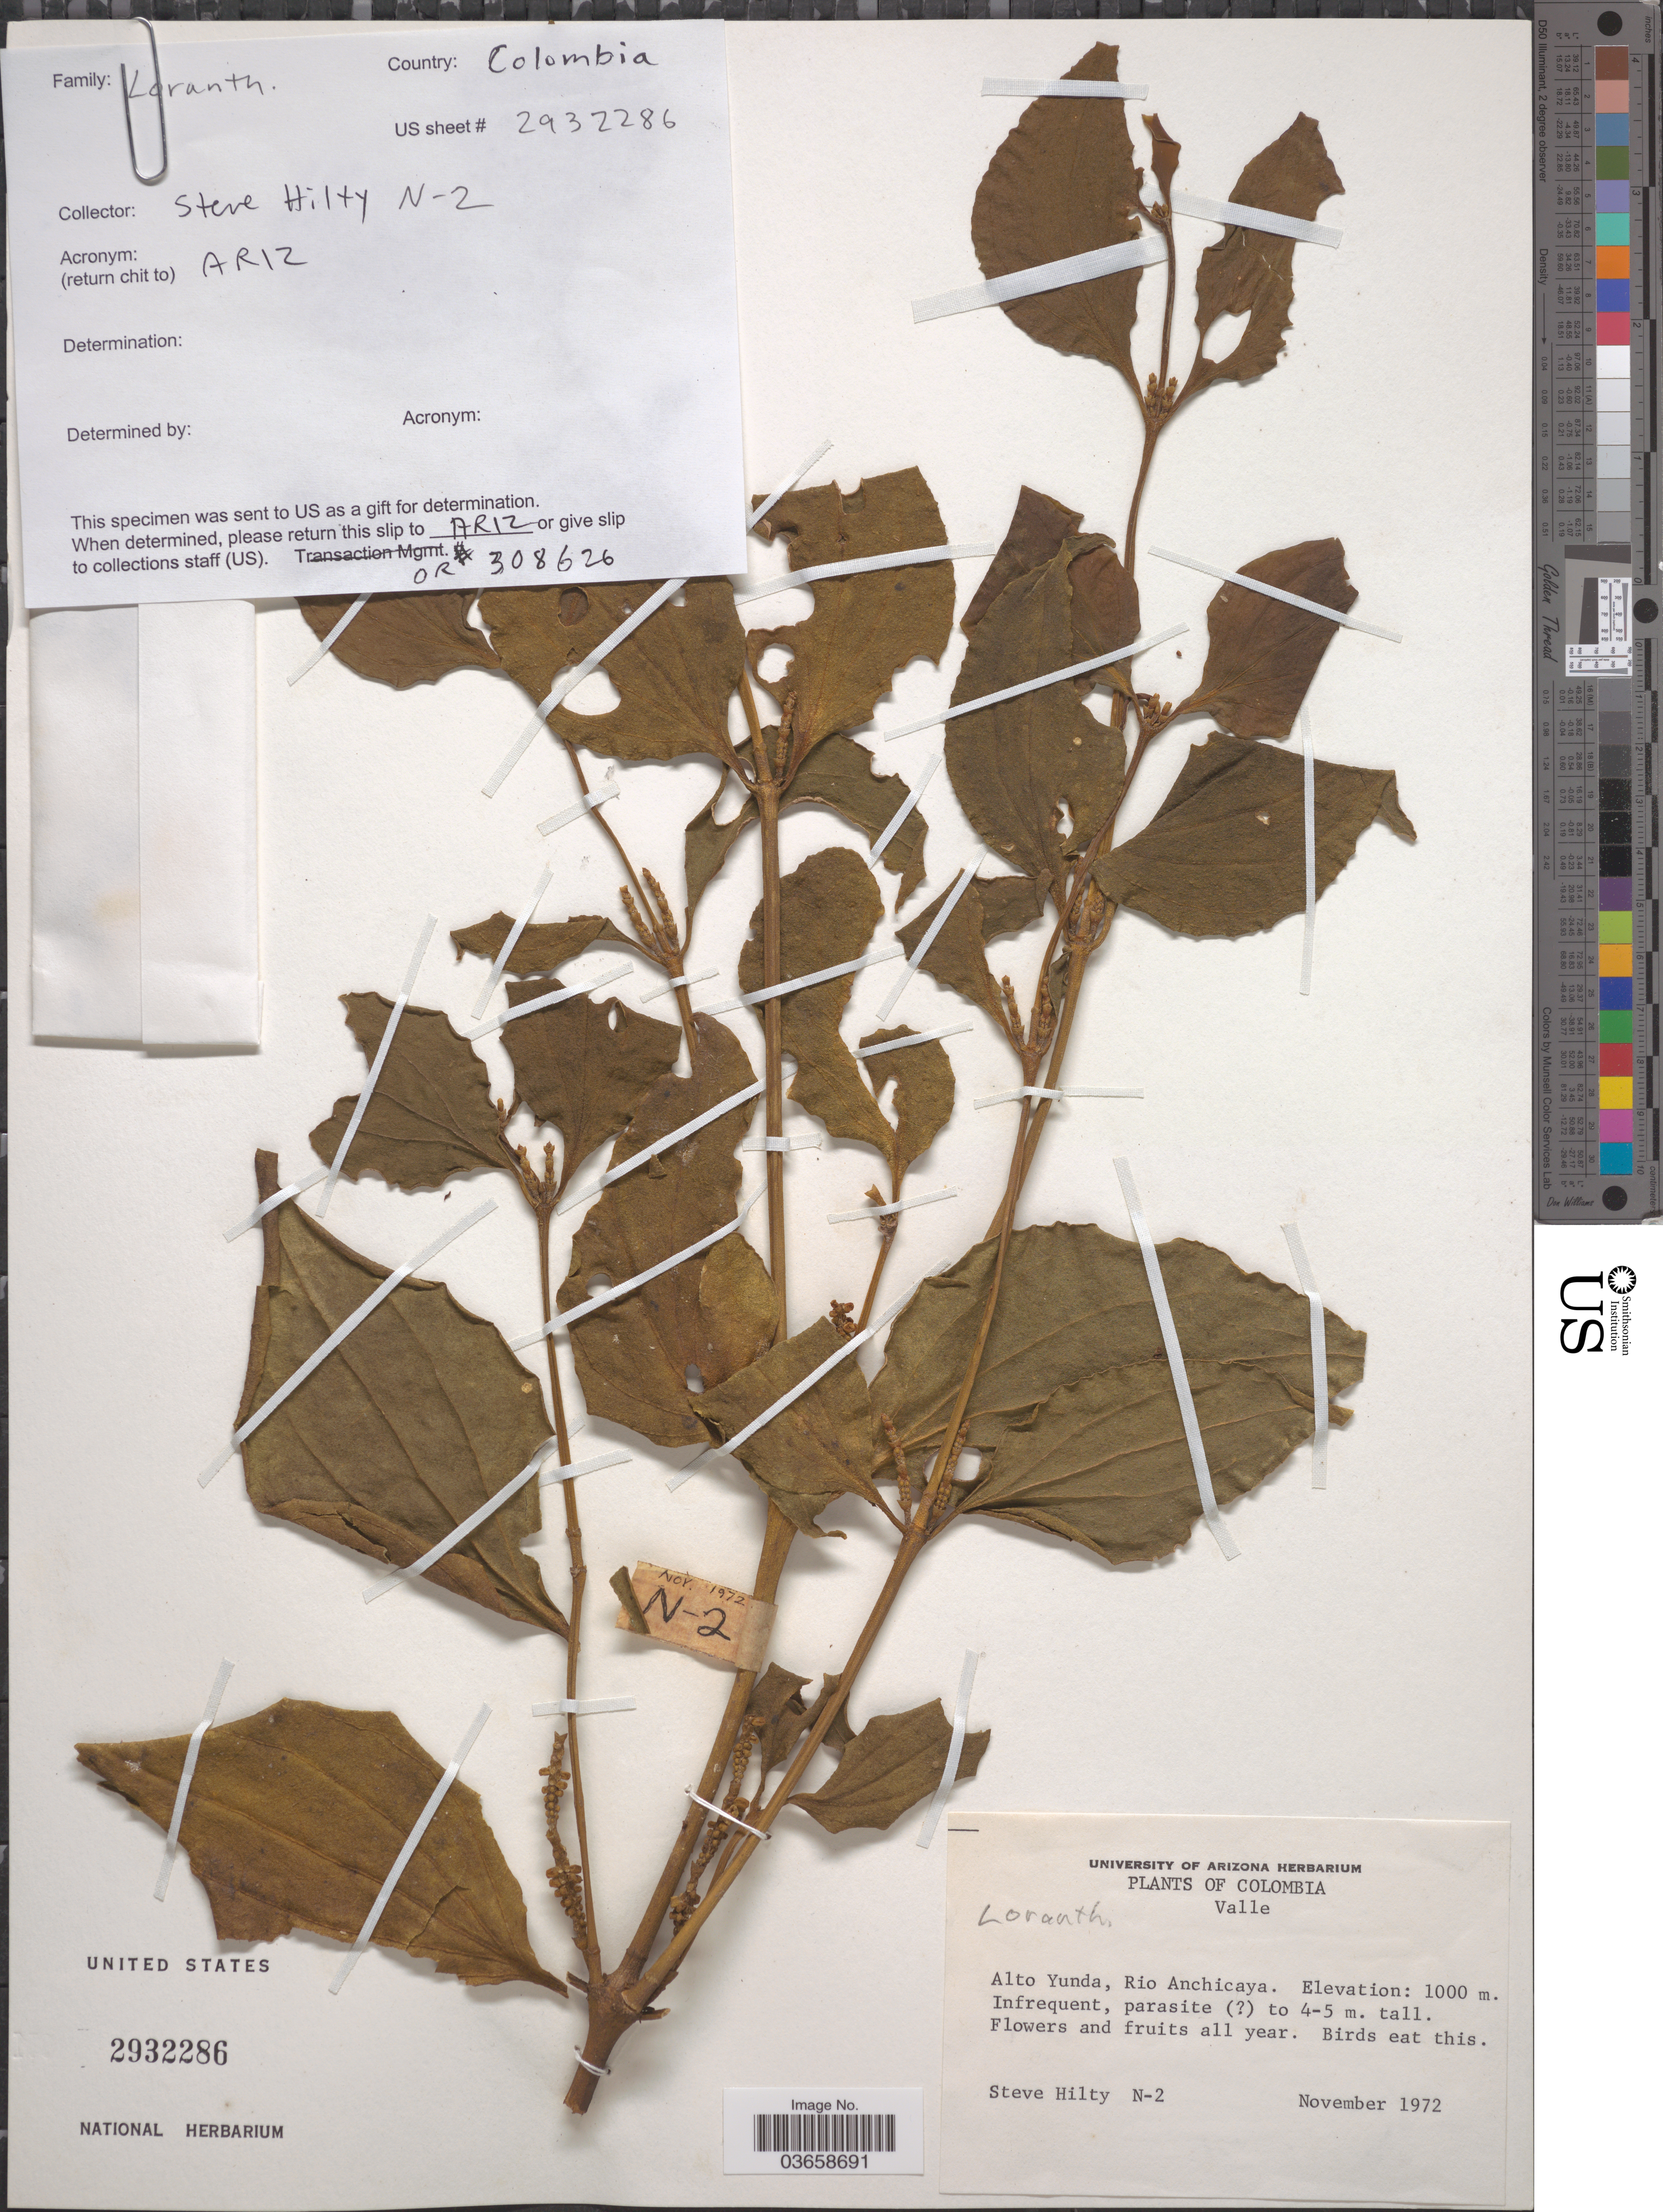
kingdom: Plantae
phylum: Tracheophyta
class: Magnoliopsida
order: Santalales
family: Viscaceae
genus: Phoradendron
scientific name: Phoradendron sp.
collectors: S. Hilty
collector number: N-2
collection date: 1972-11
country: Colombia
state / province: Valle del Cauca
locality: Valle. Alto Yunda, Rio Anchicaya.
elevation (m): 1000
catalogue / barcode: US 2932286